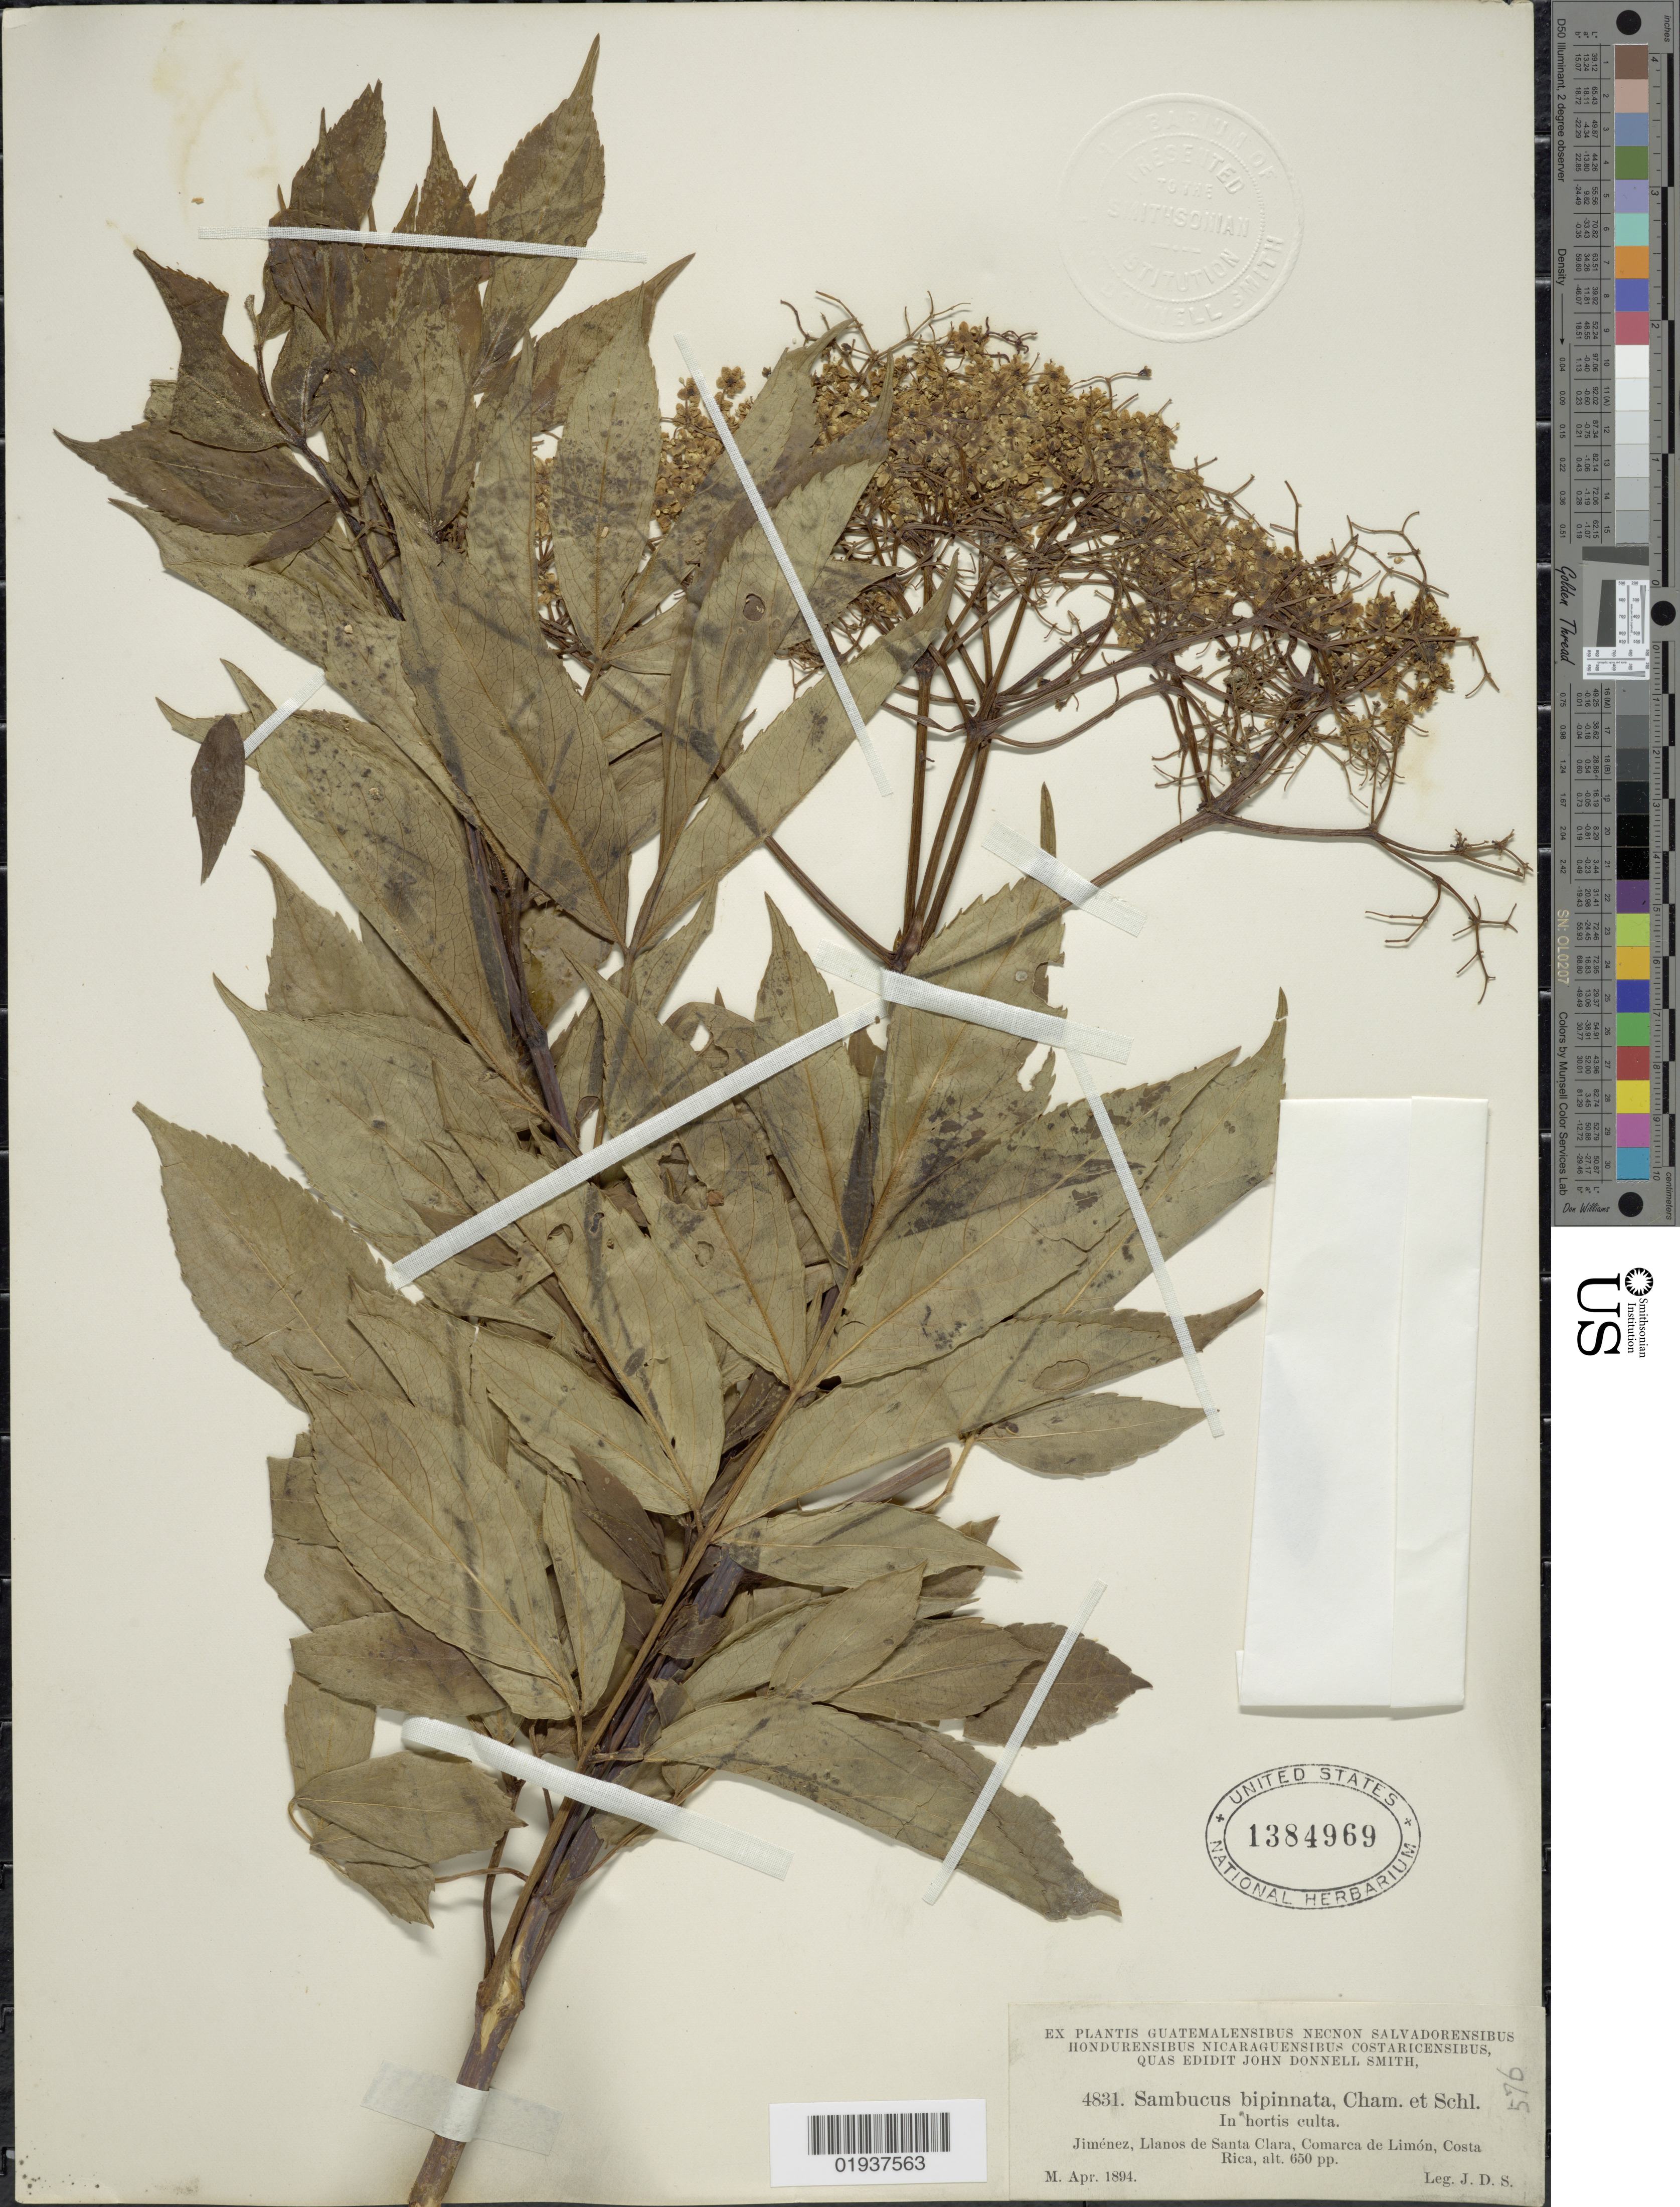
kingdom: Plantae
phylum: Tracheophyta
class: Magnoliopsida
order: Dipsacales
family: Viburnaceae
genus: Sambucus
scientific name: Sambucus bipinnata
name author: Schltdl. & Cham.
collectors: J. Donnell Smith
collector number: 4831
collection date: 1894-04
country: Costa Rica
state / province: Limón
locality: Jiménez, Llanos de Santa Clara, Comarca de Limón.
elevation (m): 198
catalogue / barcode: US 1384969